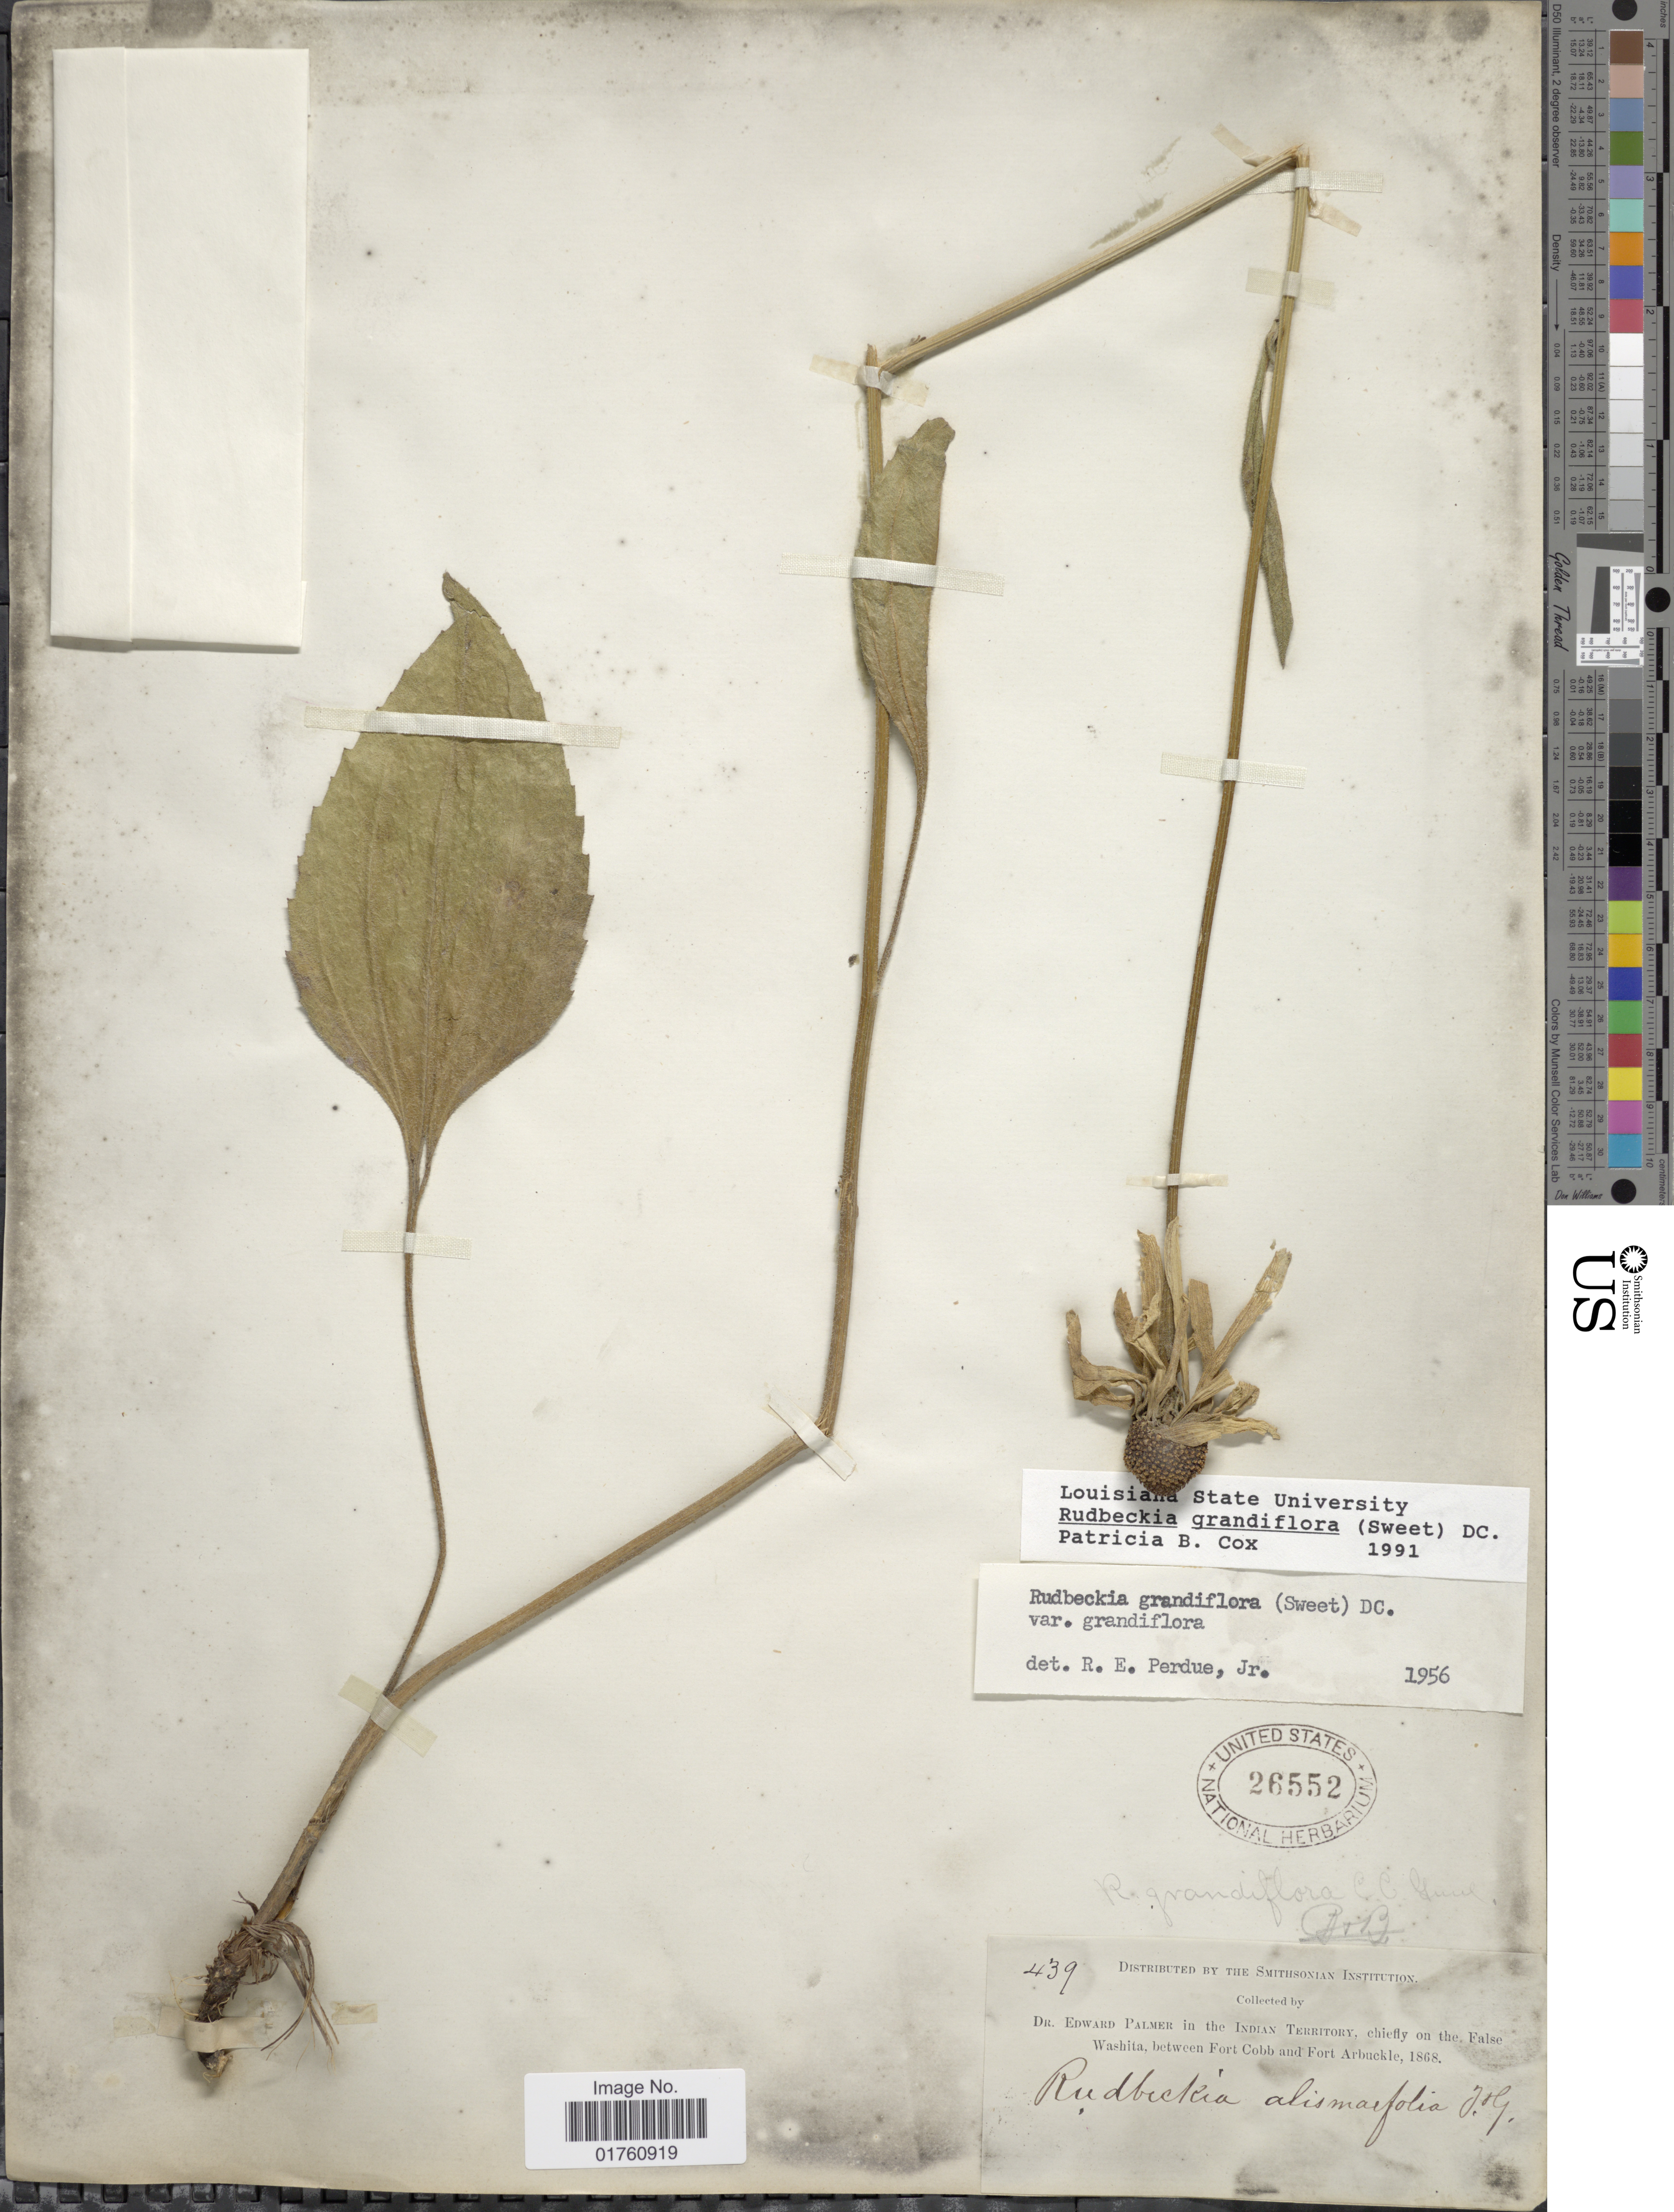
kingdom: Plantae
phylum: Tracheophyta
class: Magnoliopsida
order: Asterales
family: Asteraceae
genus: Rudbeckia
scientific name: Rudbeckia grandiflora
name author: (Sweet) J.F. Gmel. ex DC.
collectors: E. Palmer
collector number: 439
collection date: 1868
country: United States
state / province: Oklahoma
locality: In the Indian Territory, chiefly on the False Washita, between Fort Cobb and Fort Arbuckle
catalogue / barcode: US 26552